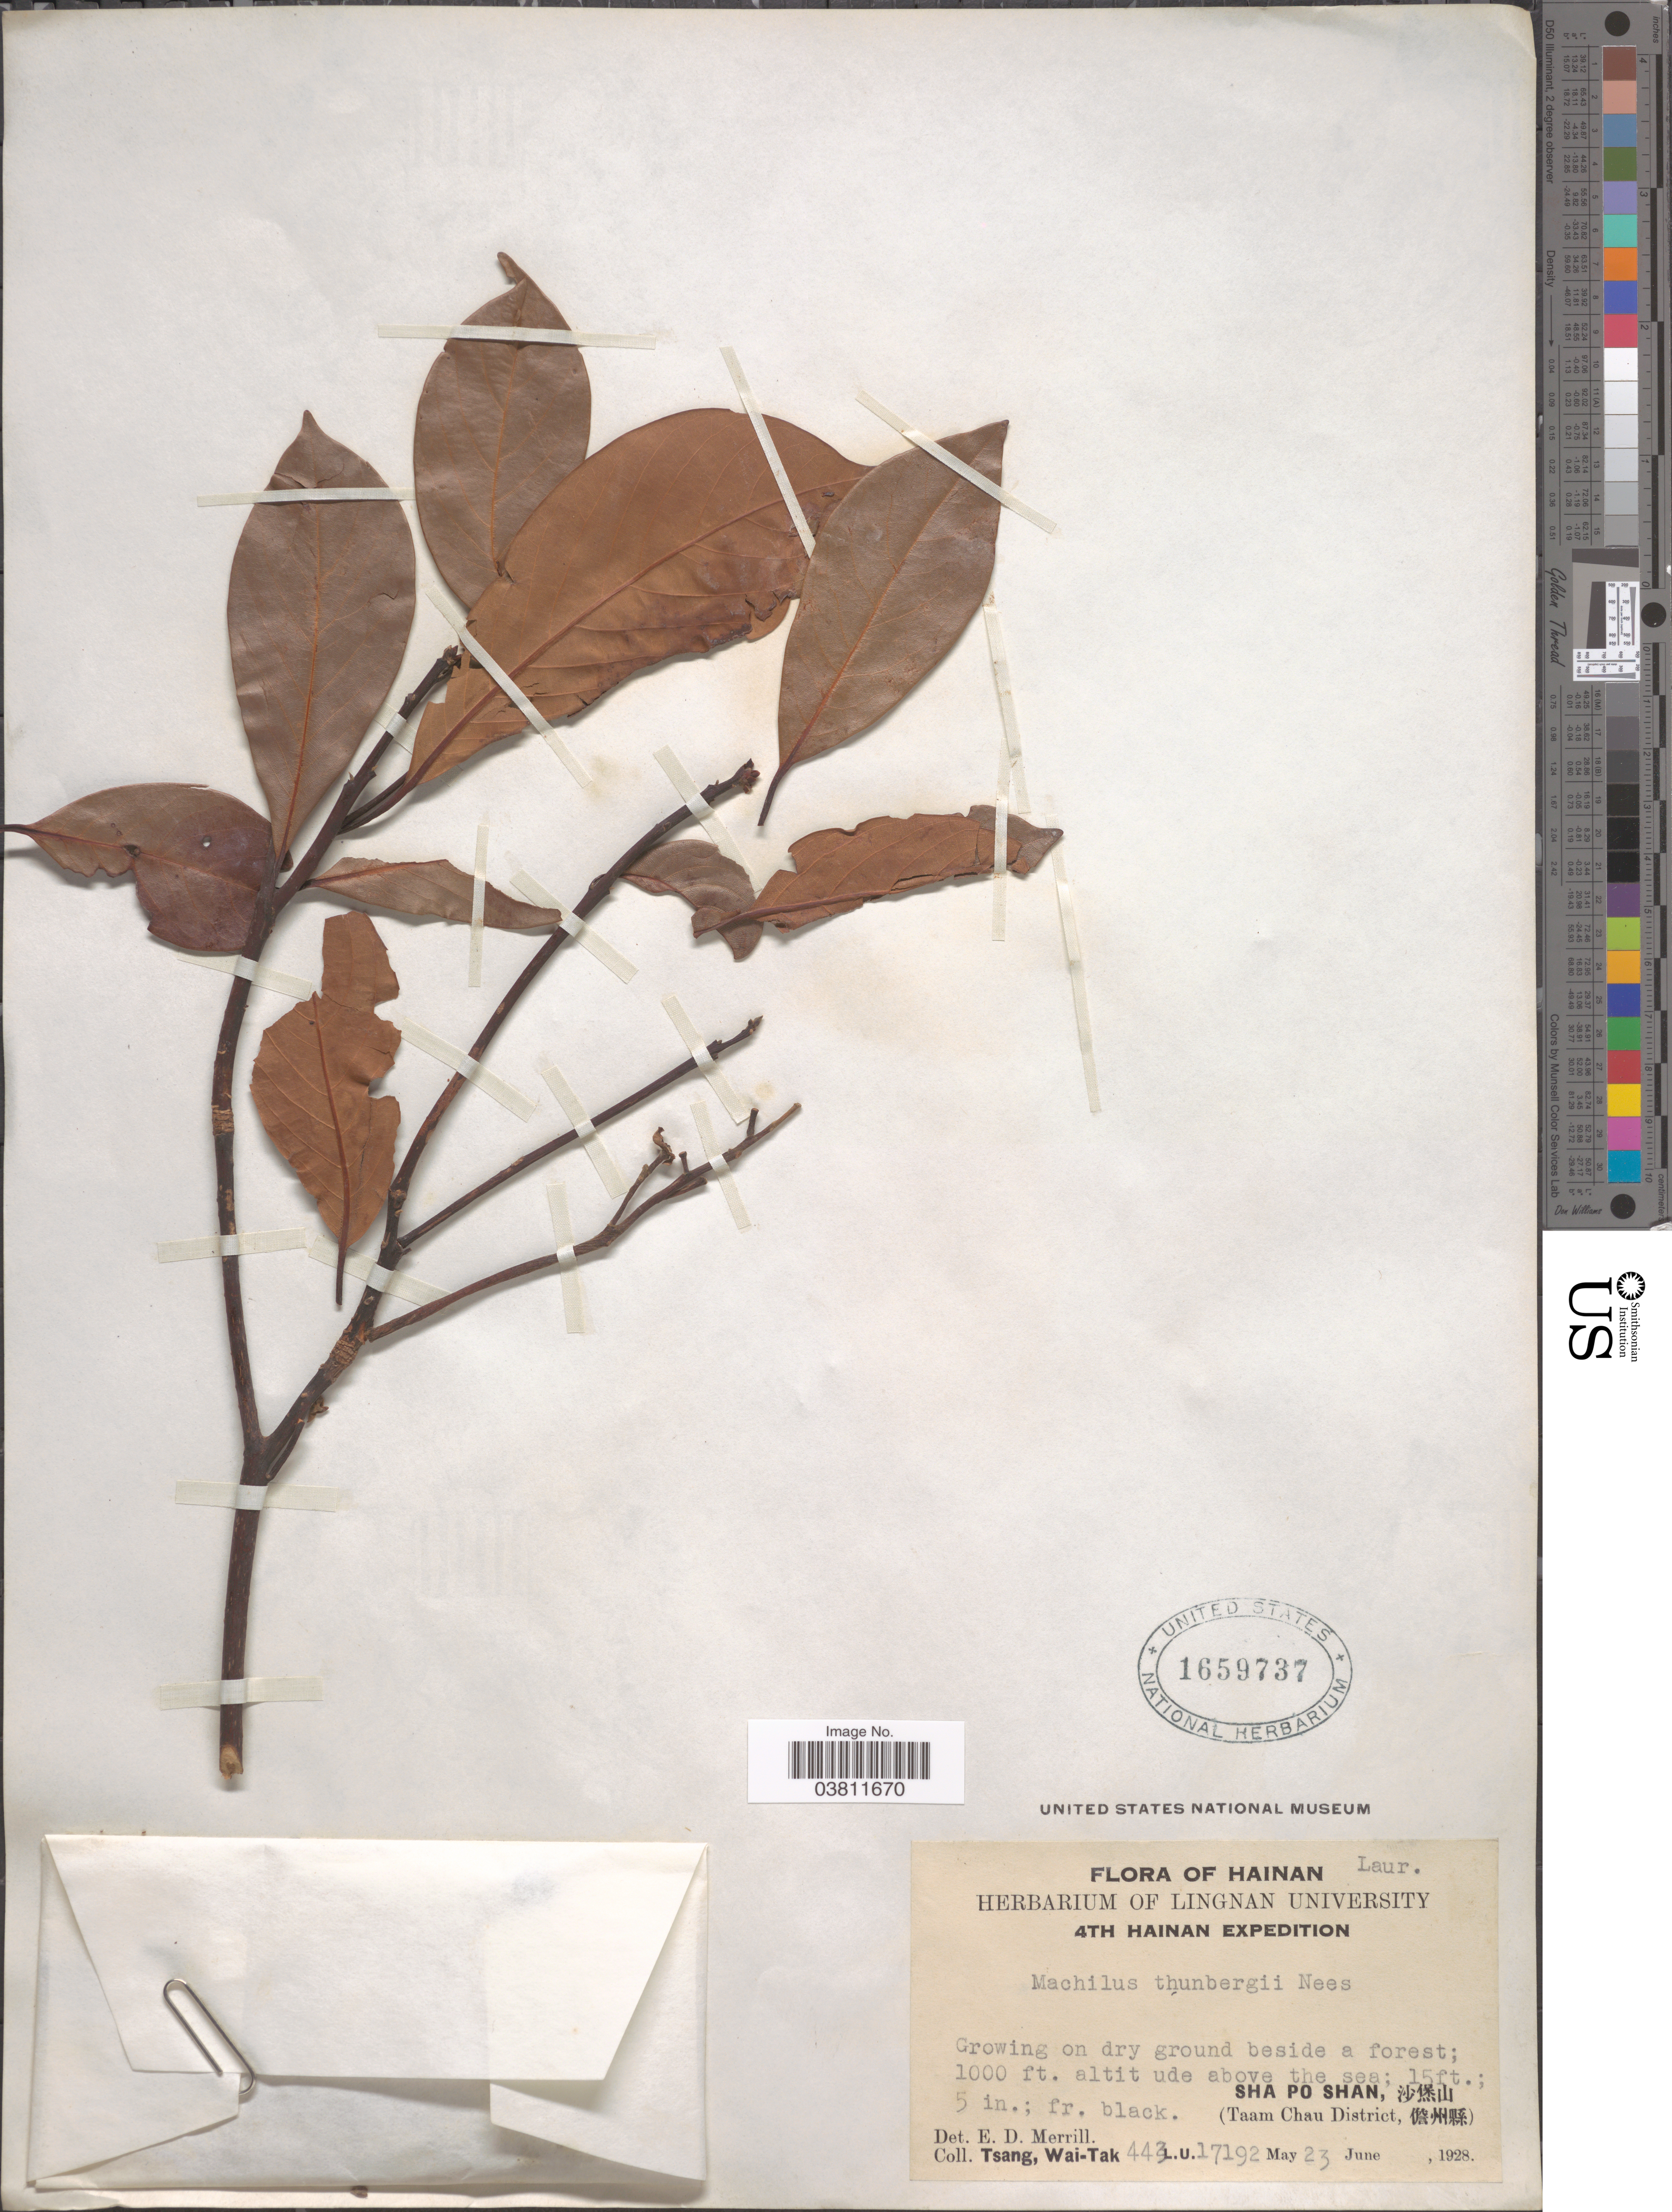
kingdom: Plantae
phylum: Tracheophyta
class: Magnoliopsida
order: Laurales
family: Lauraceae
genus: Machilus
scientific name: Machilus thunbergii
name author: Siebold & Zucc.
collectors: W. T. Tsang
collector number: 443L.U.17192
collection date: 1928-05-23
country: China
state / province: Hainan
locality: Sha Po Shan, X. (Taam Chau District, X).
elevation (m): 305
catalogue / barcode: US 1659737